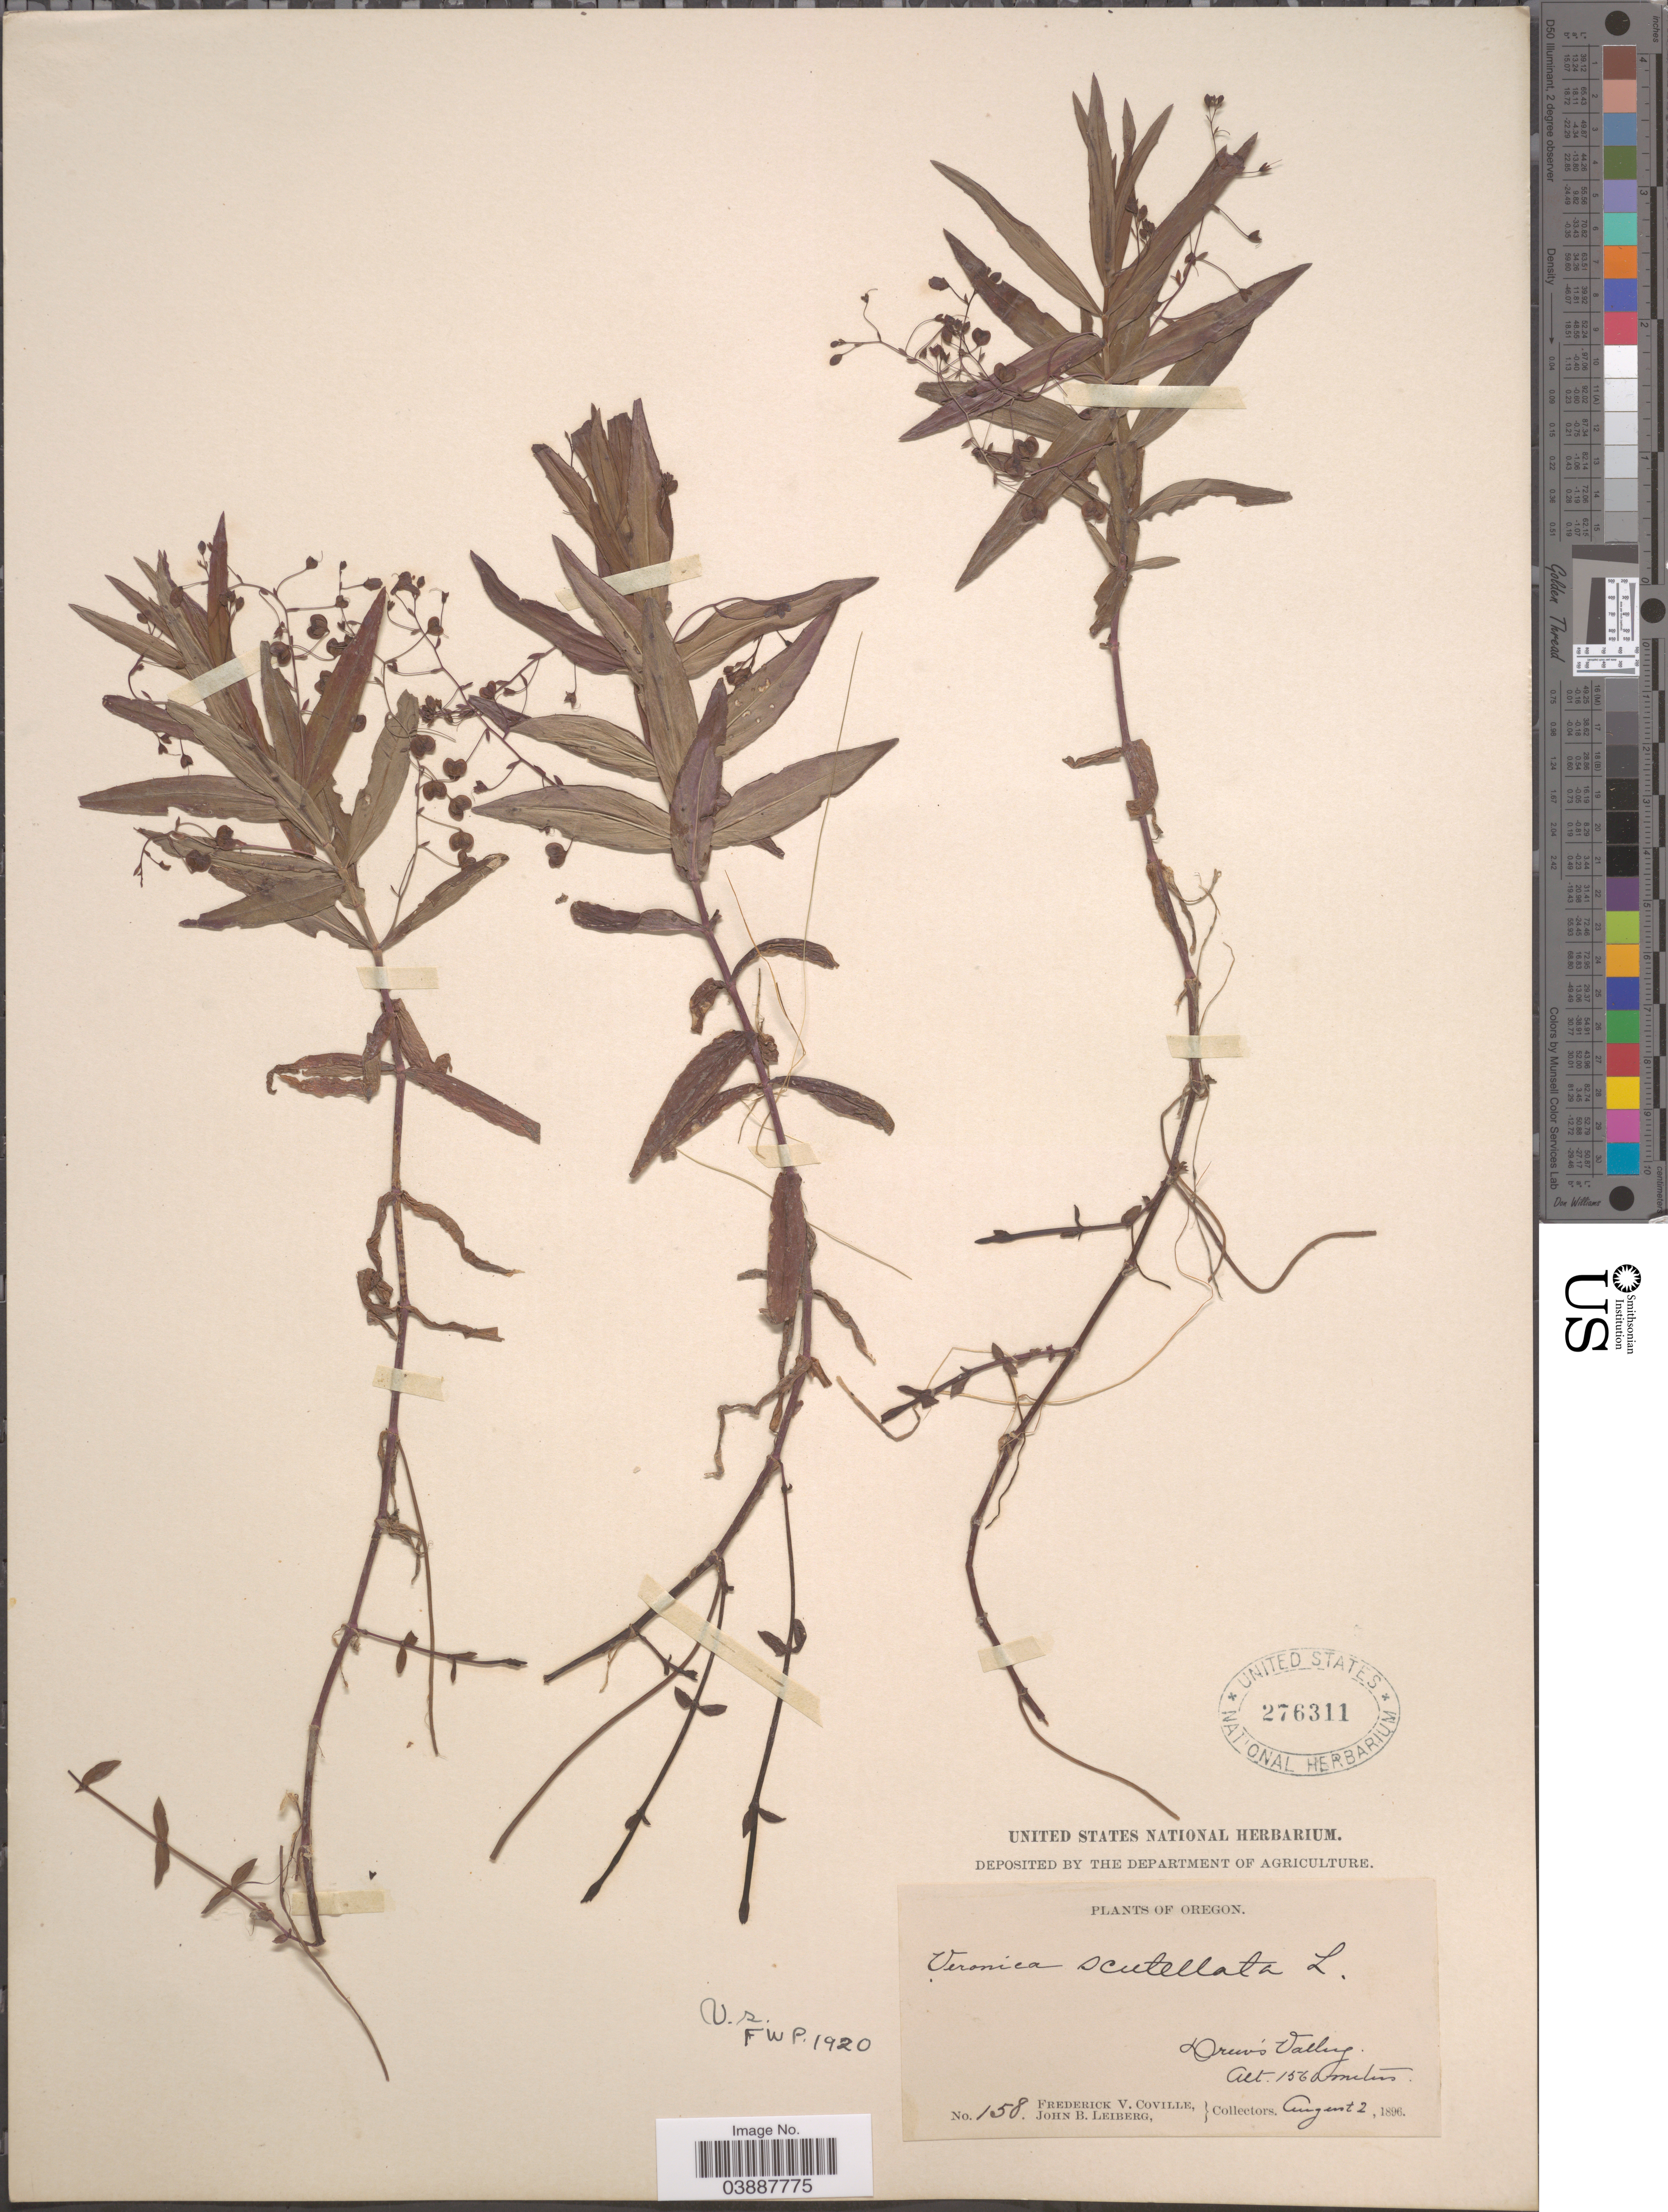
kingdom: Plantae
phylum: Tracheophyta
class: Magnoliopsida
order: Lamiales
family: Plantaginaceae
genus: Veronica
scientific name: Veronica scutellata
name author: L.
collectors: F. V. Coville & J. B. Leiberg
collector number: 158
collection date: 1896-08-22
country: United States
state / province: Oregon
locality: Drew's Valley.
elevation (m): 1560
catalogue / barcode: US 276311